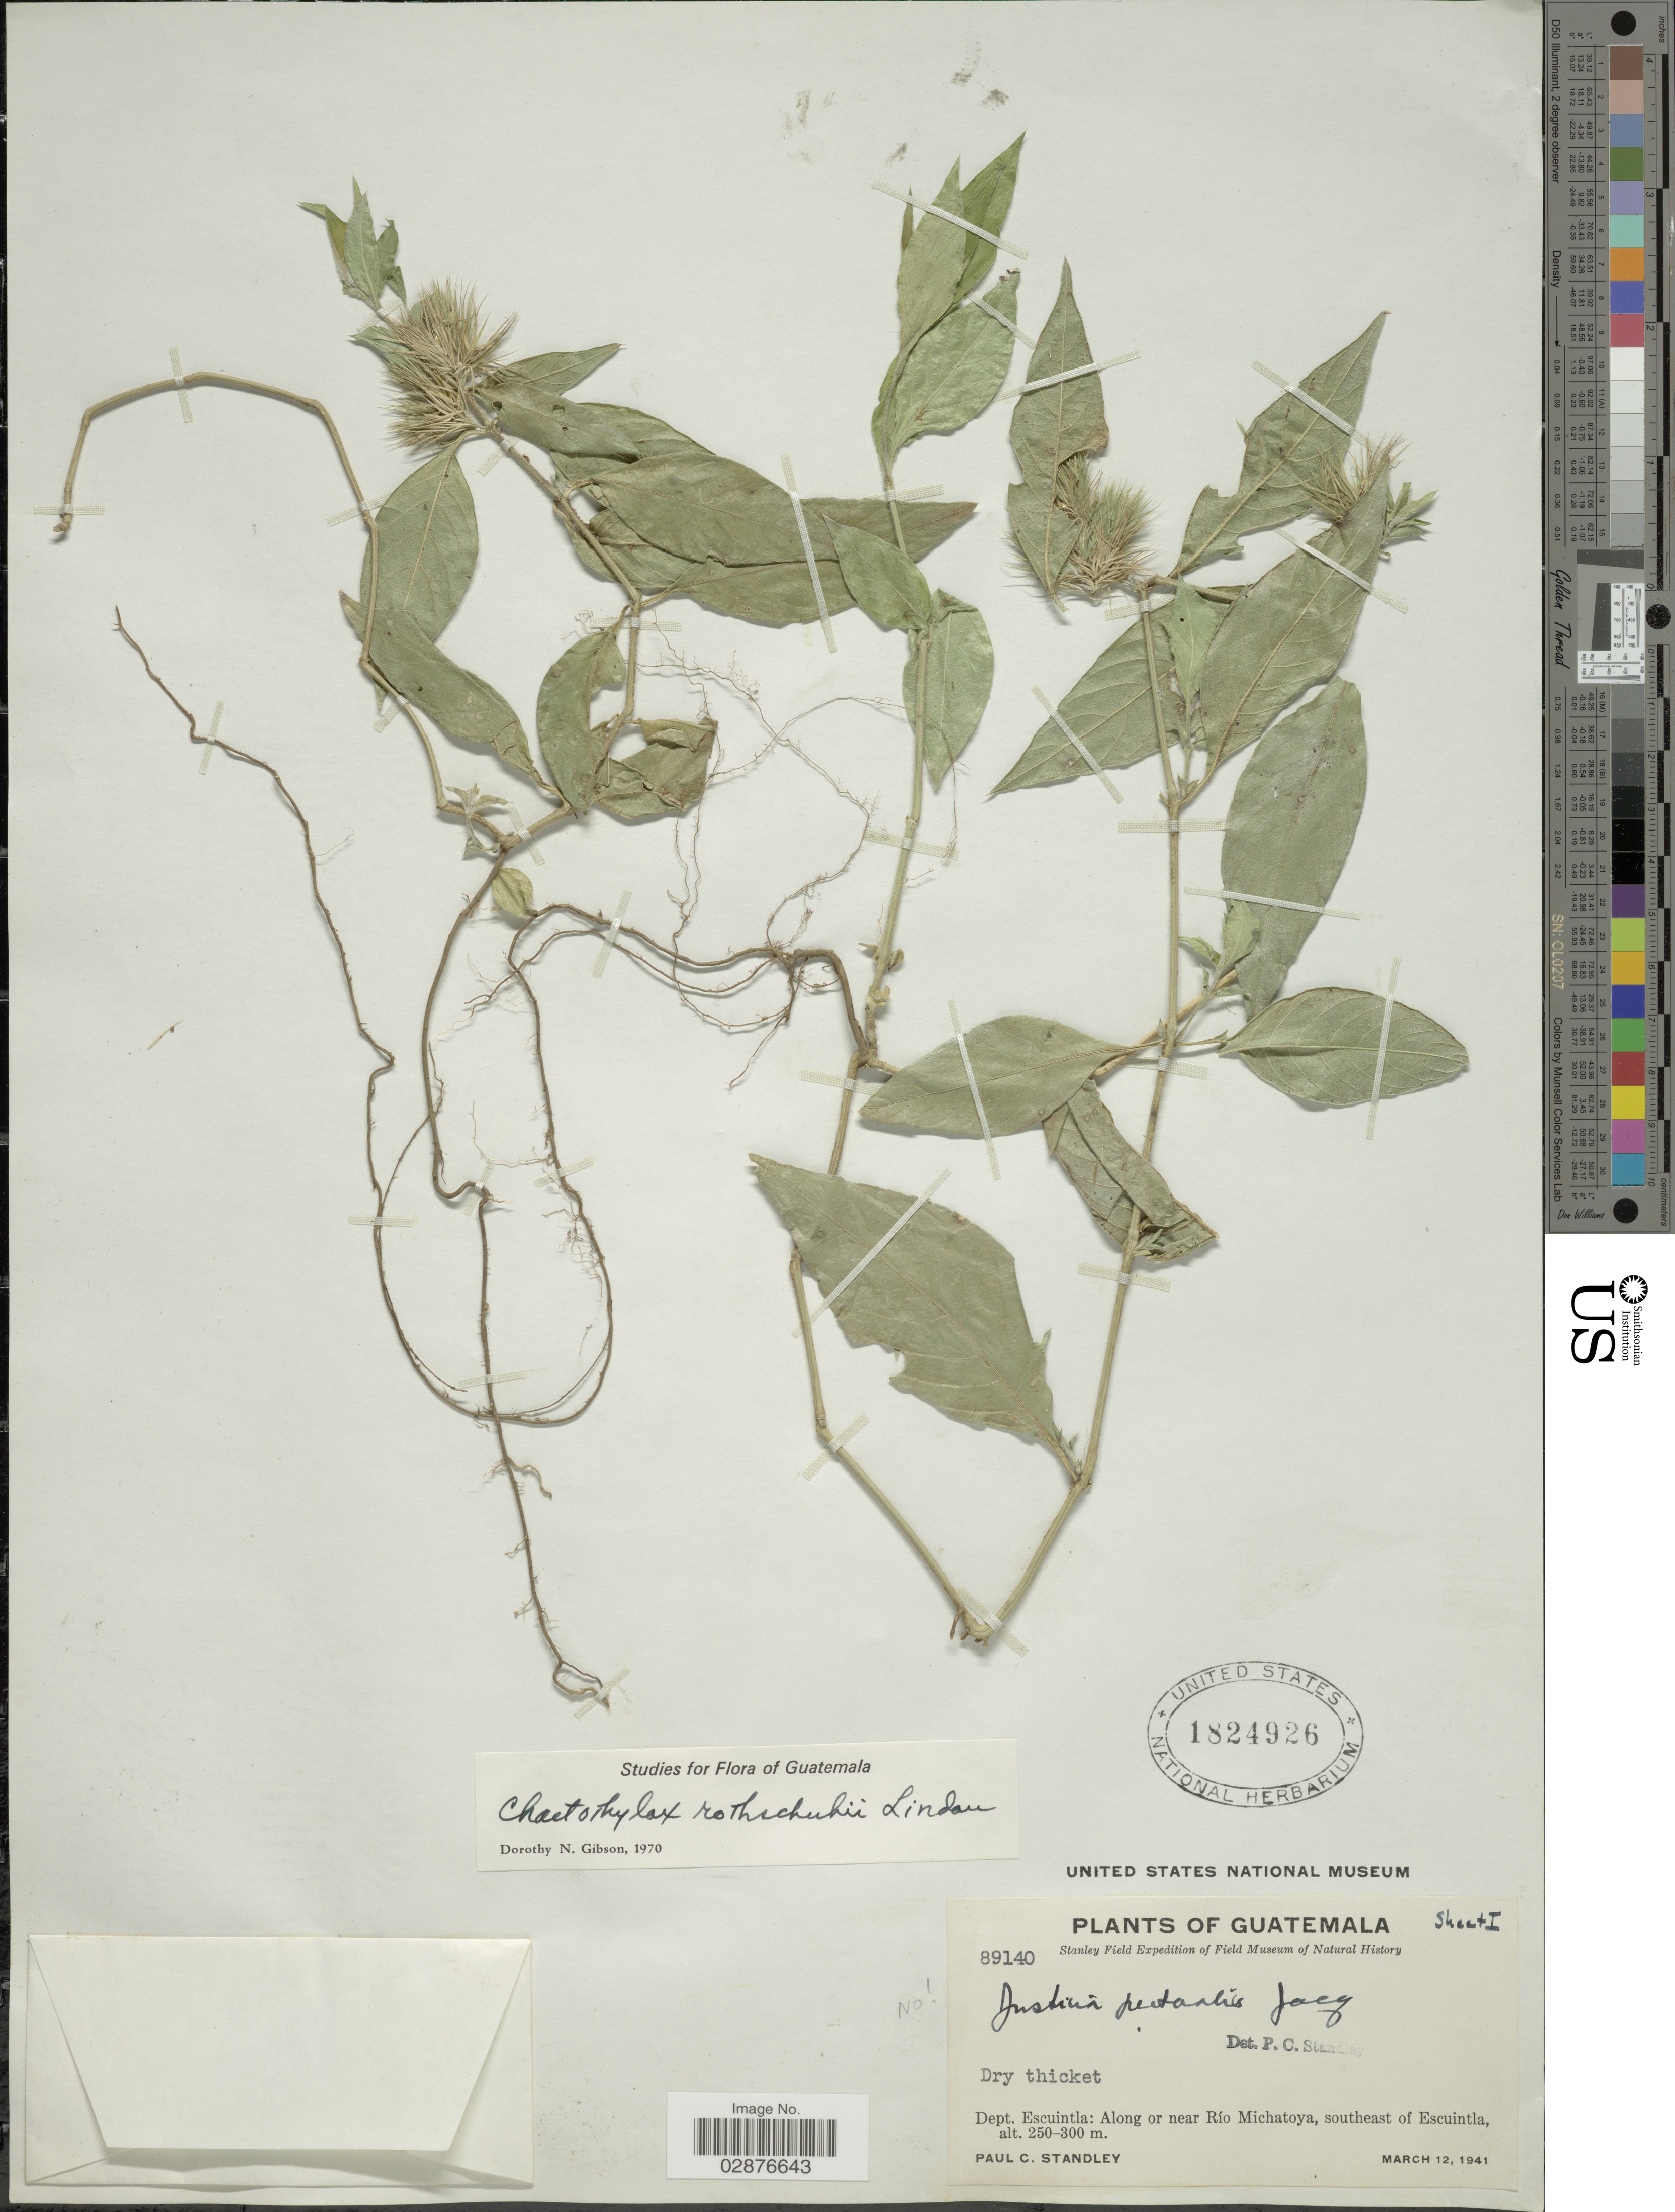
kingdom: Plantae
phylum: Tracheophyta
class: Magnoliopsida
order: Lamiales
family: Acanthaceae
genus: Justicia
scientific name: Justicia micrantha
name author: (Oerst.) V.A.W. Graham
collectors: P. C. Standley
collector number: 89140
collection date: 1941-03-12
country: Guatemala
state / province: Escuintla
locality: Dept. Escuintla: Along or near Río Michatoya, southeast of Escuintla.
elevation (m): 250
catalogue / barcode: US 1824926